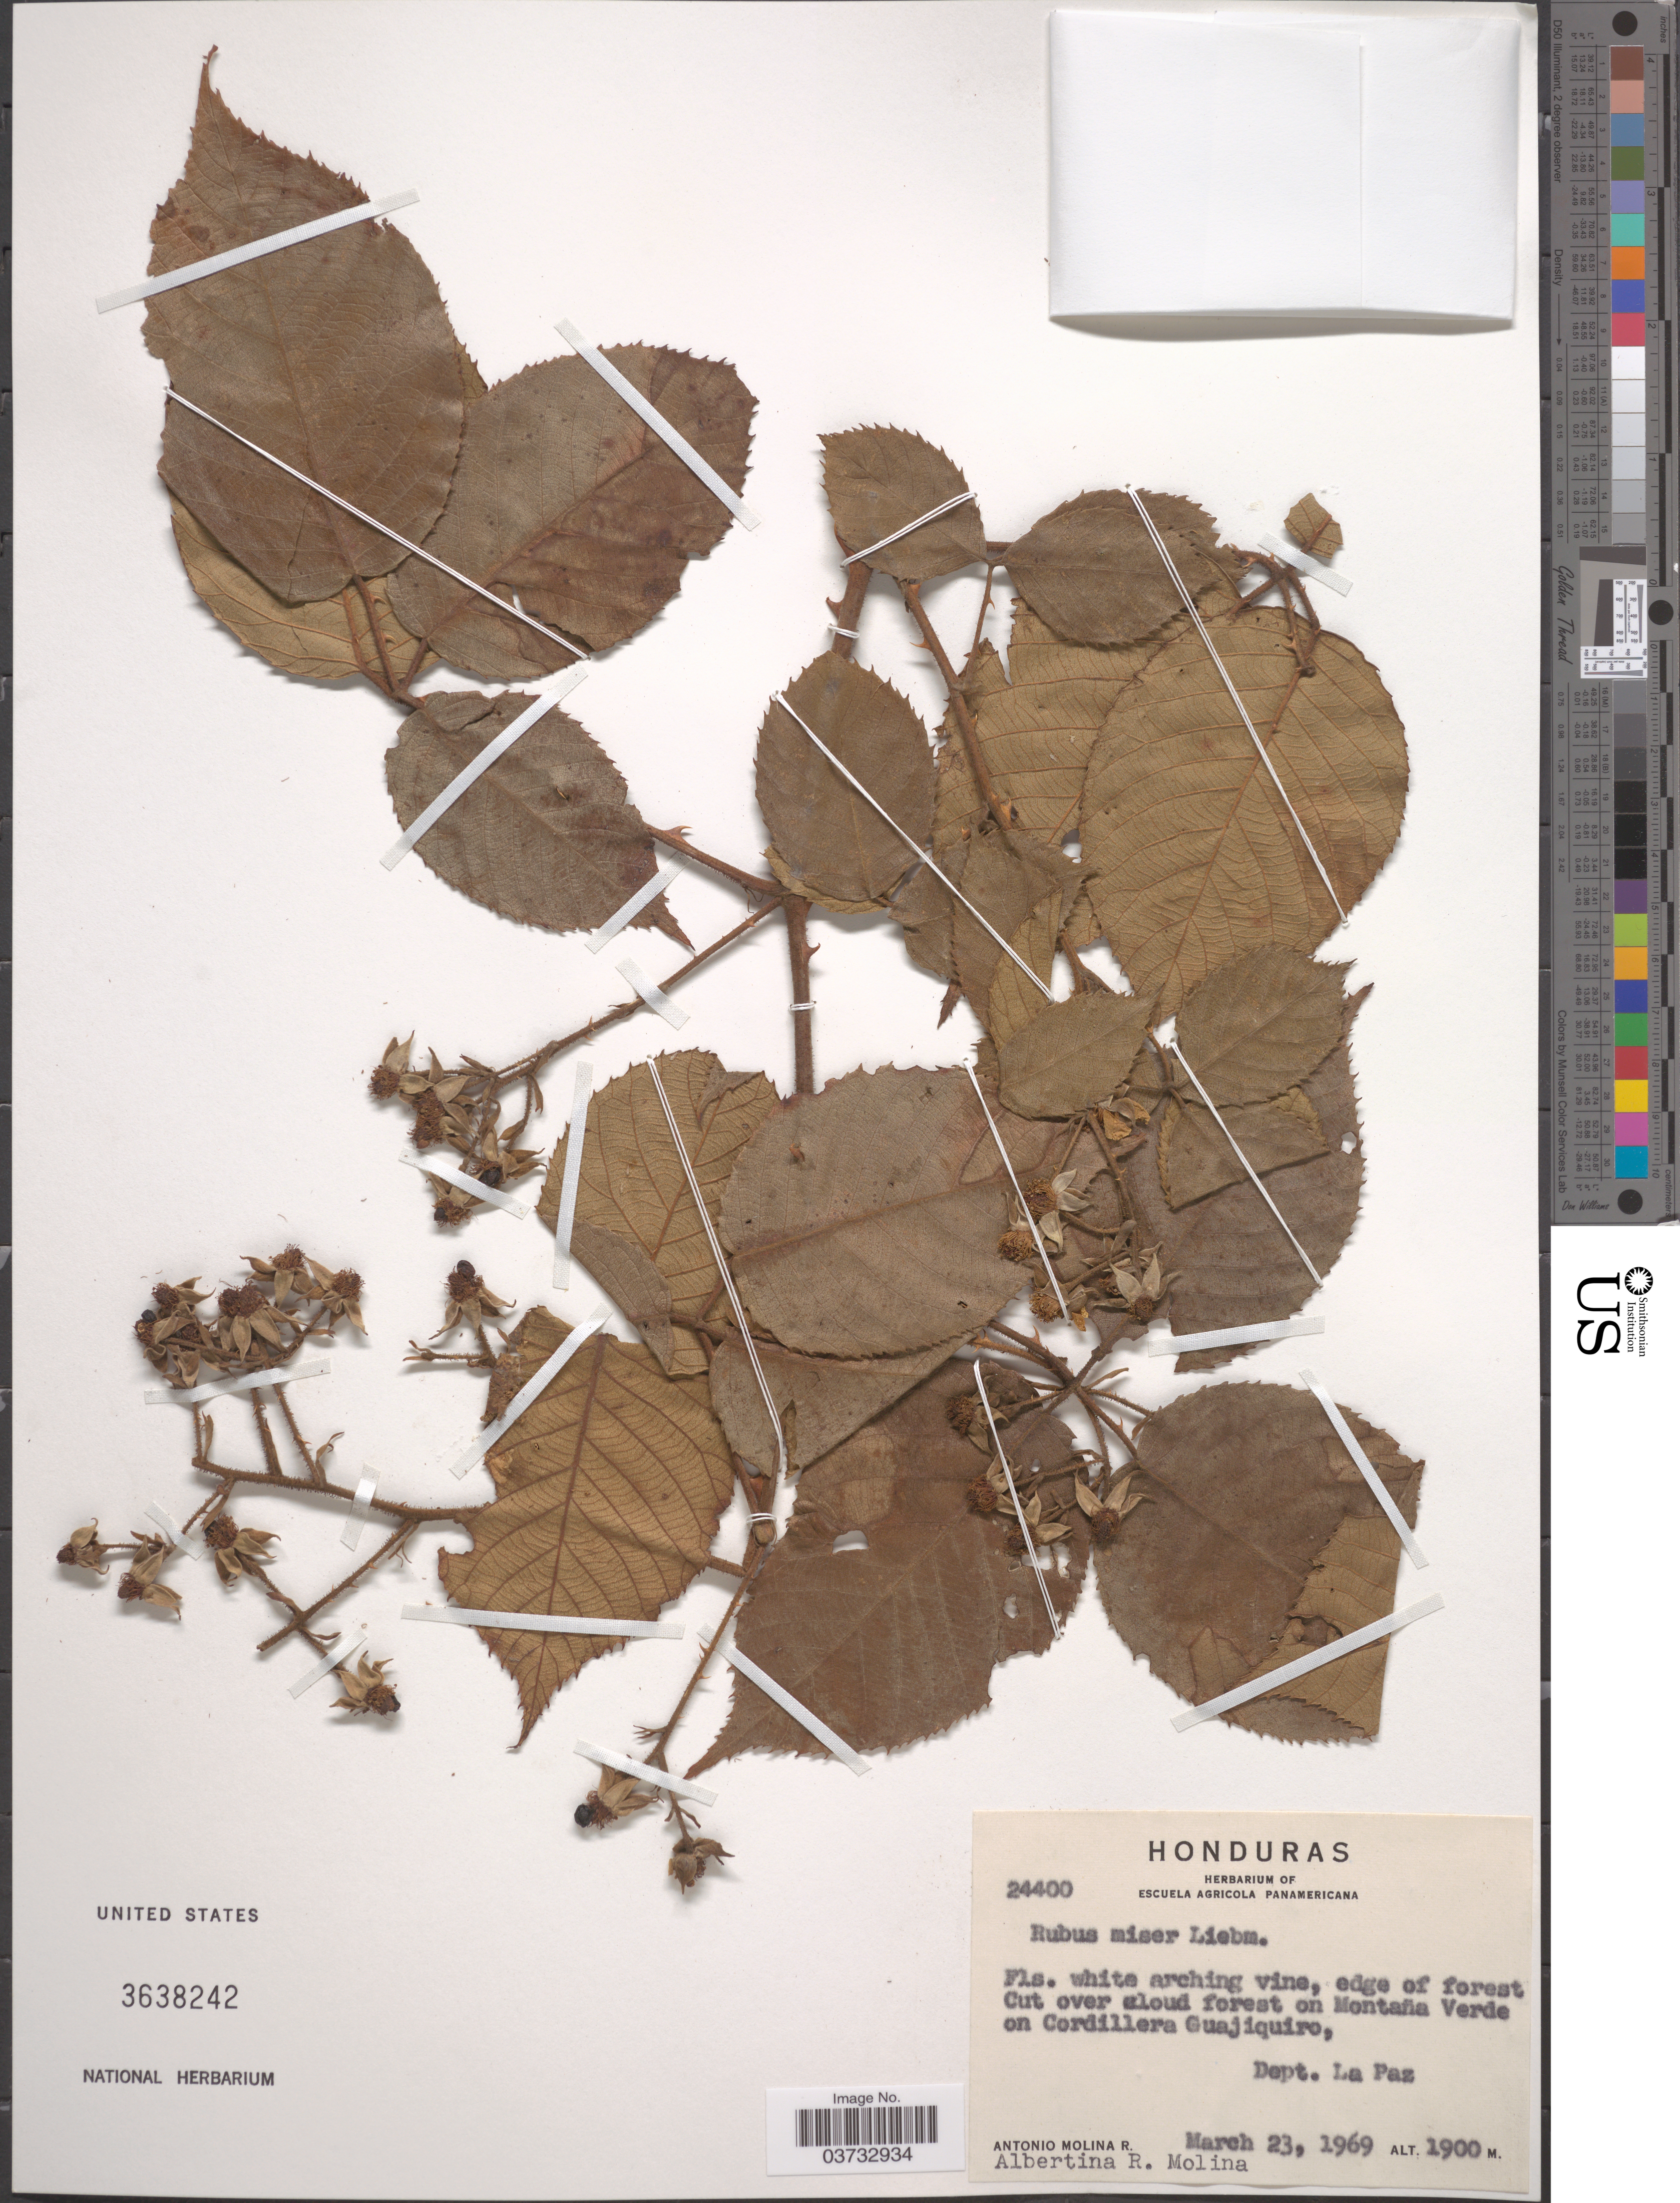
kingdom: Plantae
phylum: Tracheophyta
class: Magnoliopsida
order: Rosales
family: Rosaceae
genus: Rubus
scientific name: Rubus miser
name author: Liebm.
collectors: A. Molina R. & A. R. Molina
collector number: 24400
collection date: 1969-03-23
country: Honduras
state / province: La Paz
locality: Edge of forest. Cut over cloud forest on Montaña Verde on Cordillera Guajiquiro, Dept. La Paz.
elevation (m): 1900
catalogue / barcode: US 3638242